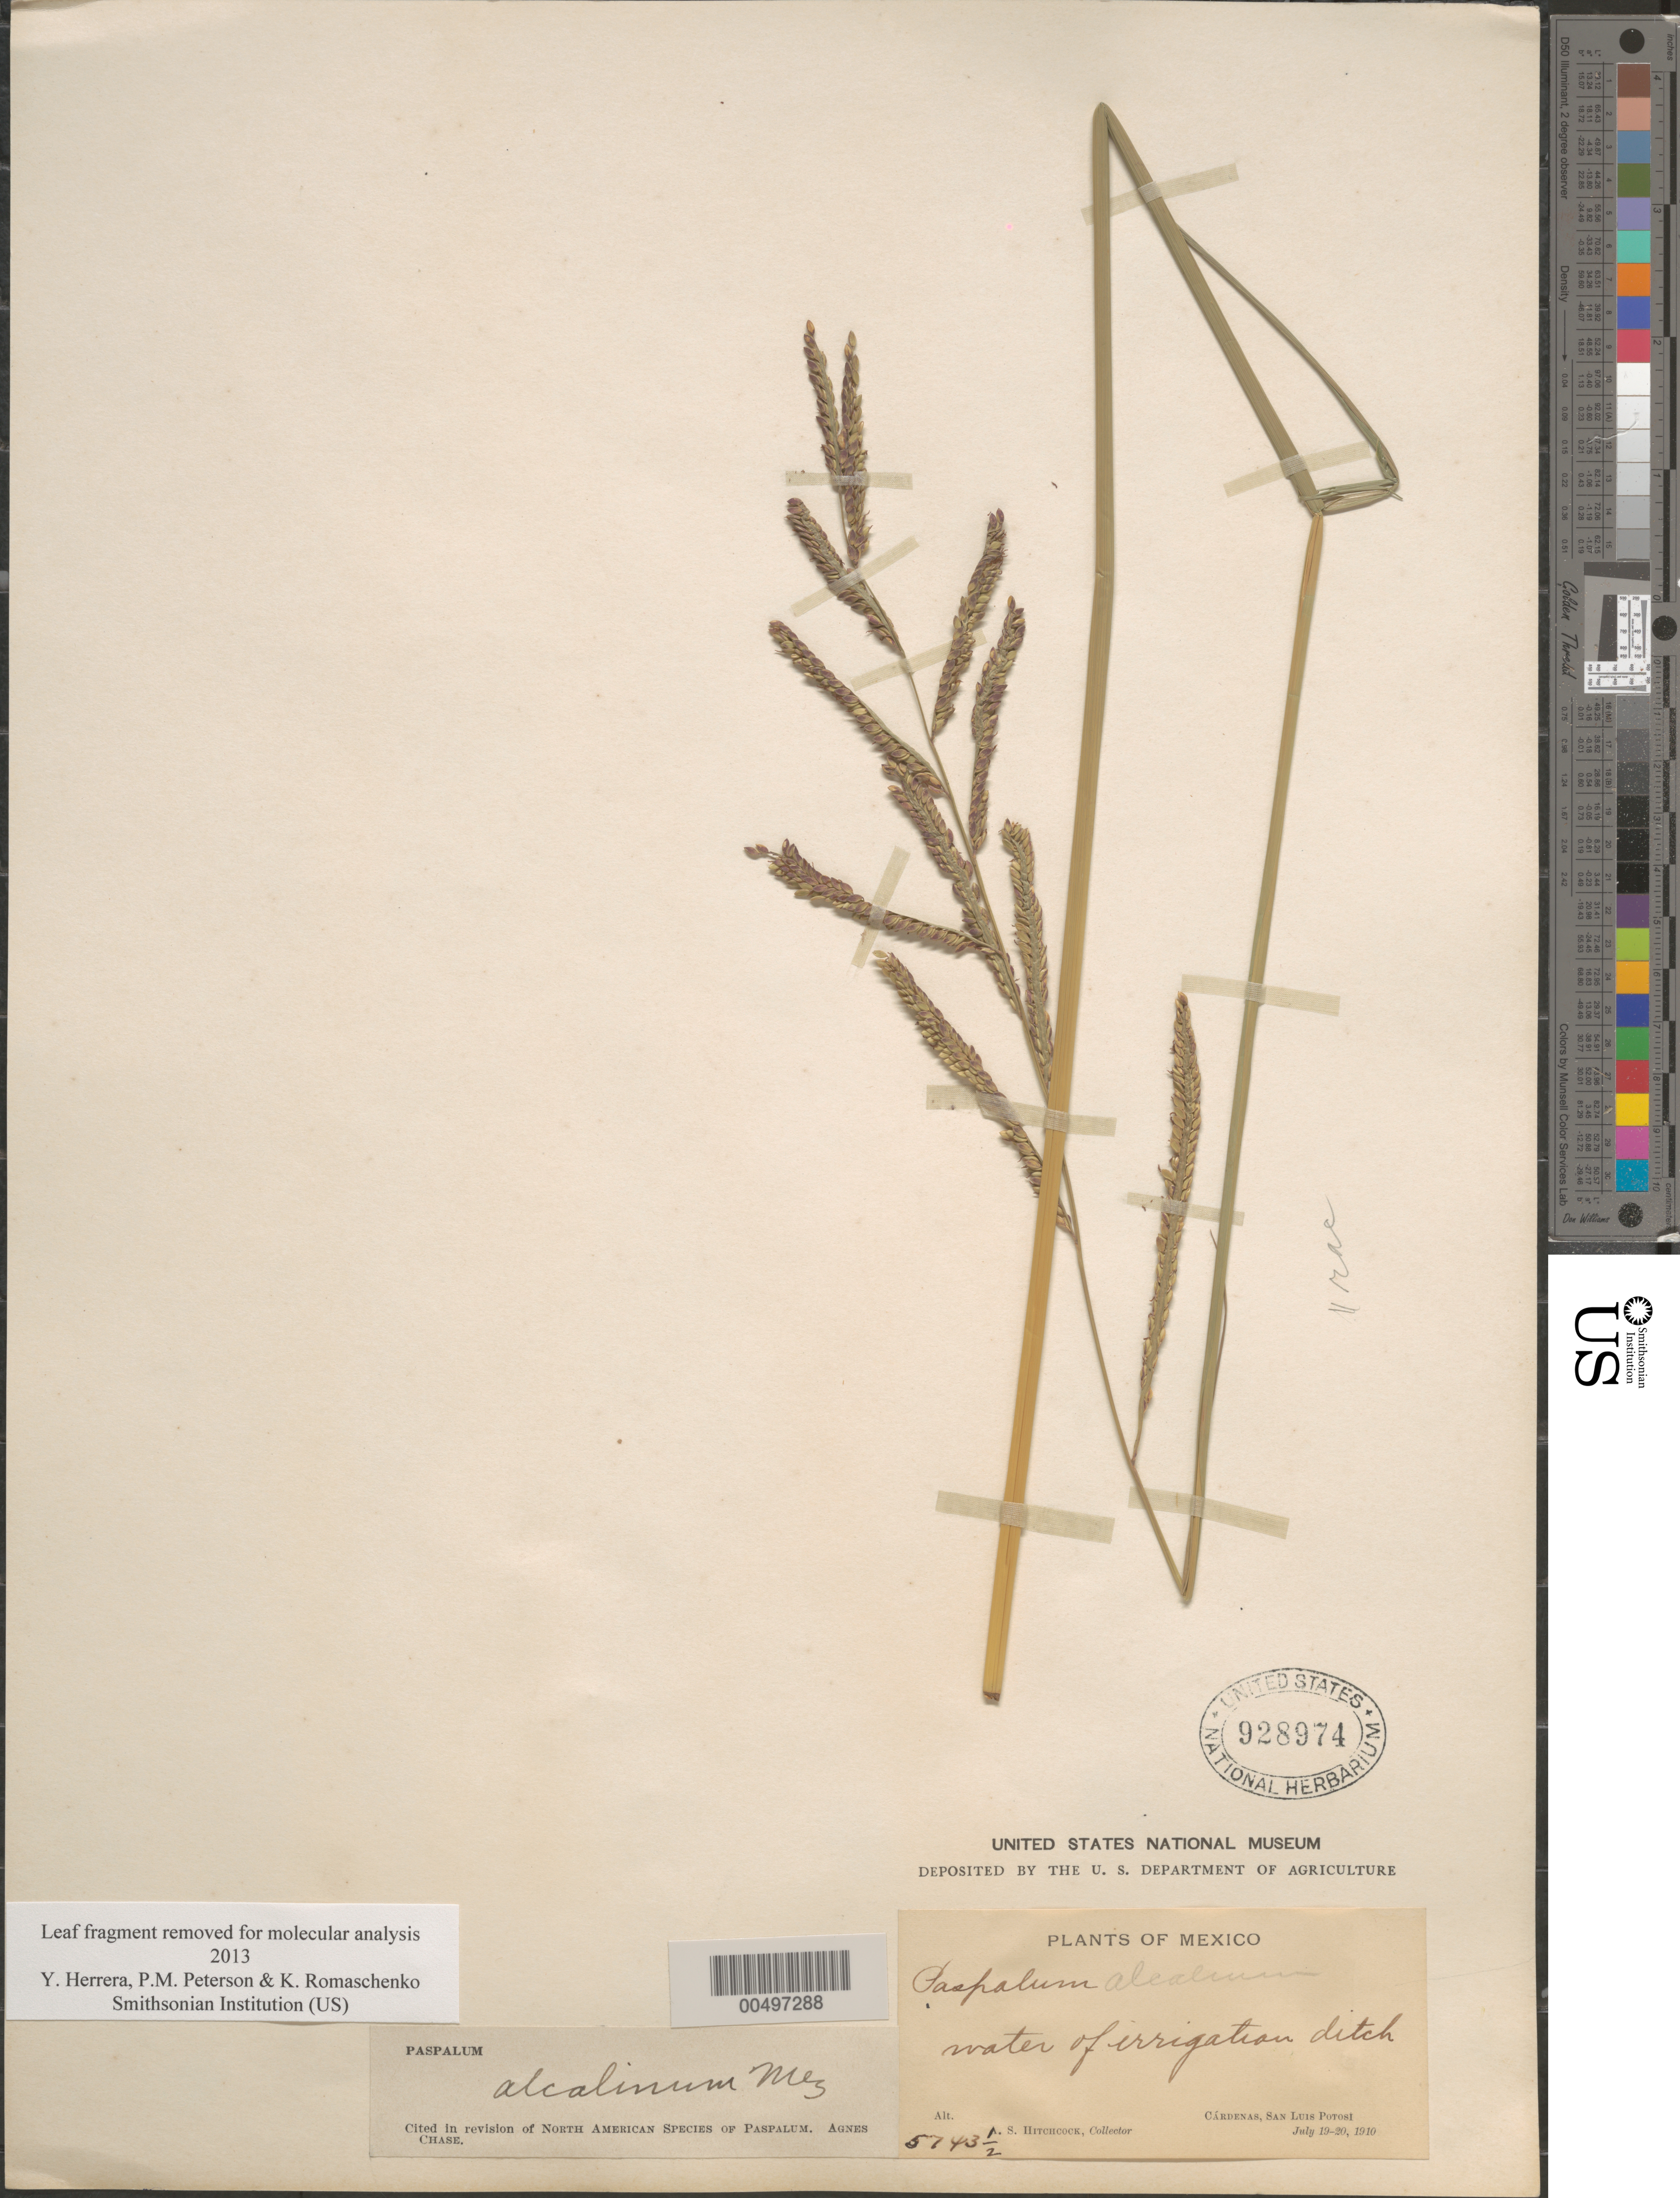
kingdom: Plantae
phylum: Tracheophyta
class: Liliopsida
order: Poales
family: Poaceae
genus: Paspalum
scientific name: Paspalum alcalinum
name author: Mez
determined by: Chase, [M.] Agnes, (US)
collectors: A. S. Hitchcock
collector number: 5743.5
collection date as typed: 19 Jul 1910 to 20 Jul 1910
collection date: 1910-07-19/1910-07-20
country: Mexico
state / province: San Luis Potosi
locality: C rdenas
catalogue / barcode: US 928974